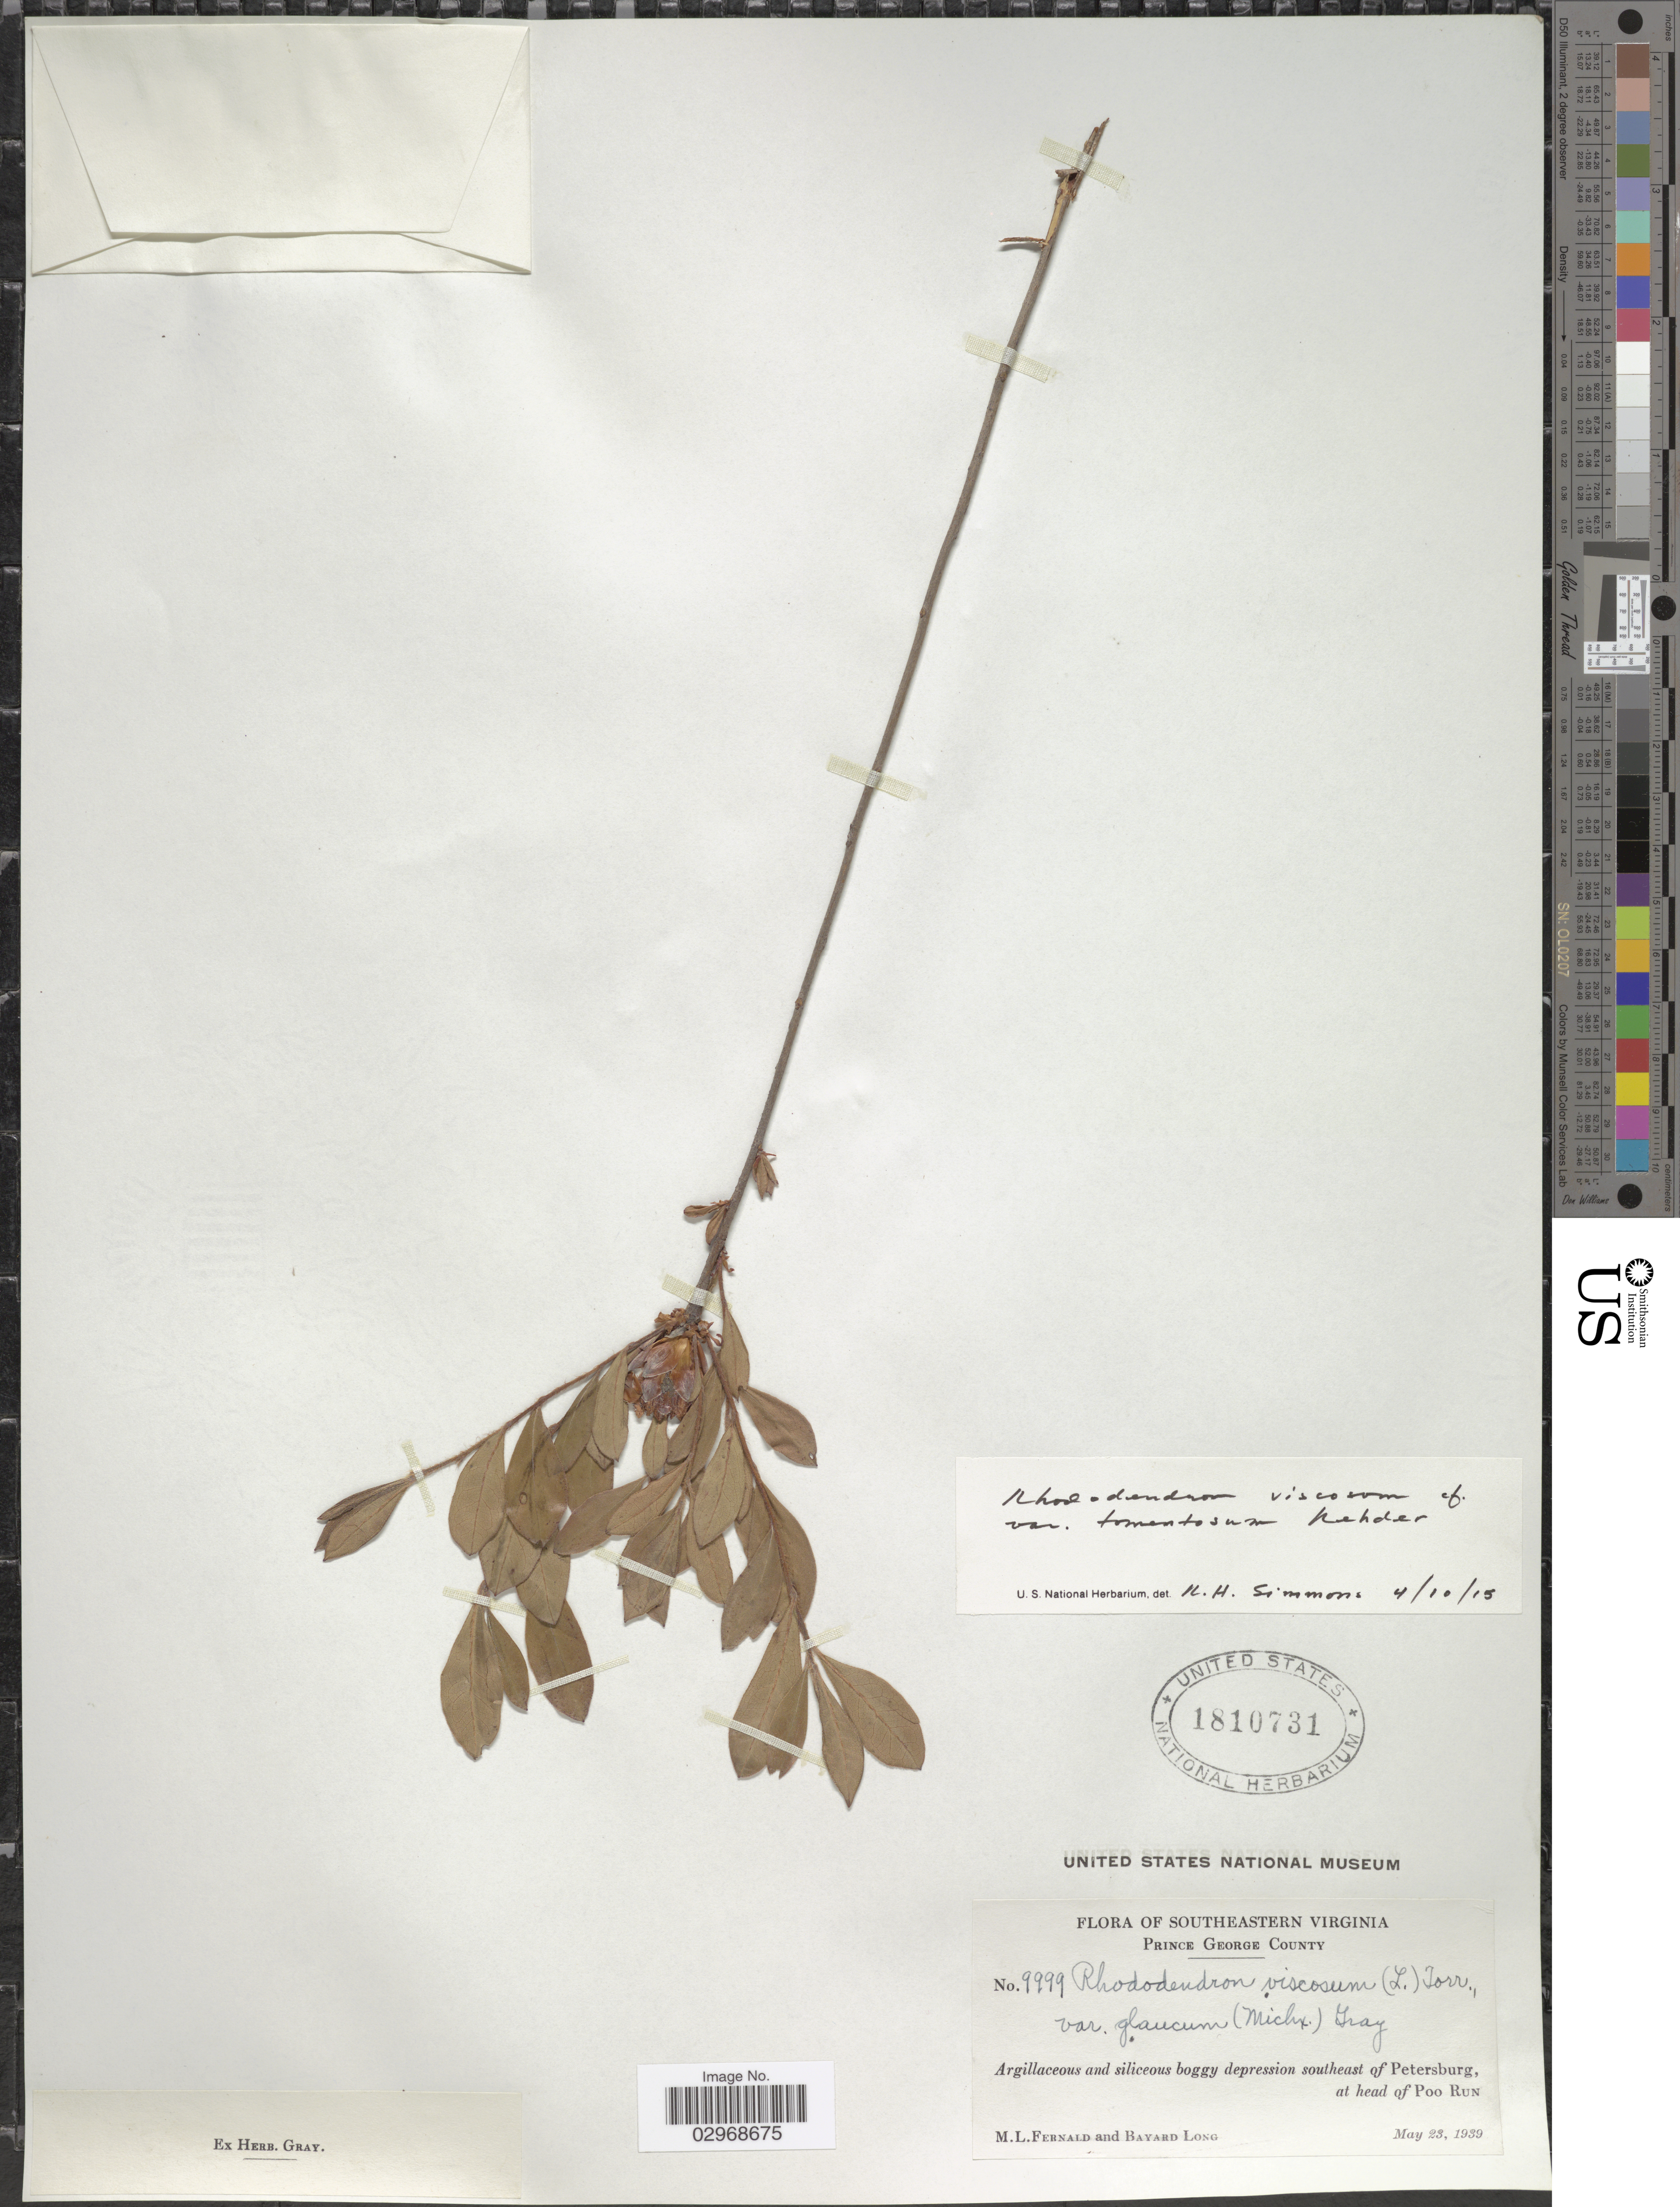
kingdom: Plantae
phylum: Tracheophyta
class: Magnoliopsida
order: Ericales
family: Ericaceae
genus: Rhododendron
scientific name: Rhododendron viscosum var. tomentosum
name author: (Du Roi ex F. Dietr.) Rehder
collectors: M. L. Fernald & B. Long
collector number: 9999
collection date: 1939-05-23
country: United States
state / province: Virginia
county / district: Prince George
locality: Southeastern Virginia, Prince George County, Argillaceous and siliceous boggy depression southeast of Petersburg at head of Poo Run.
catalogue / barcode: US 1810731